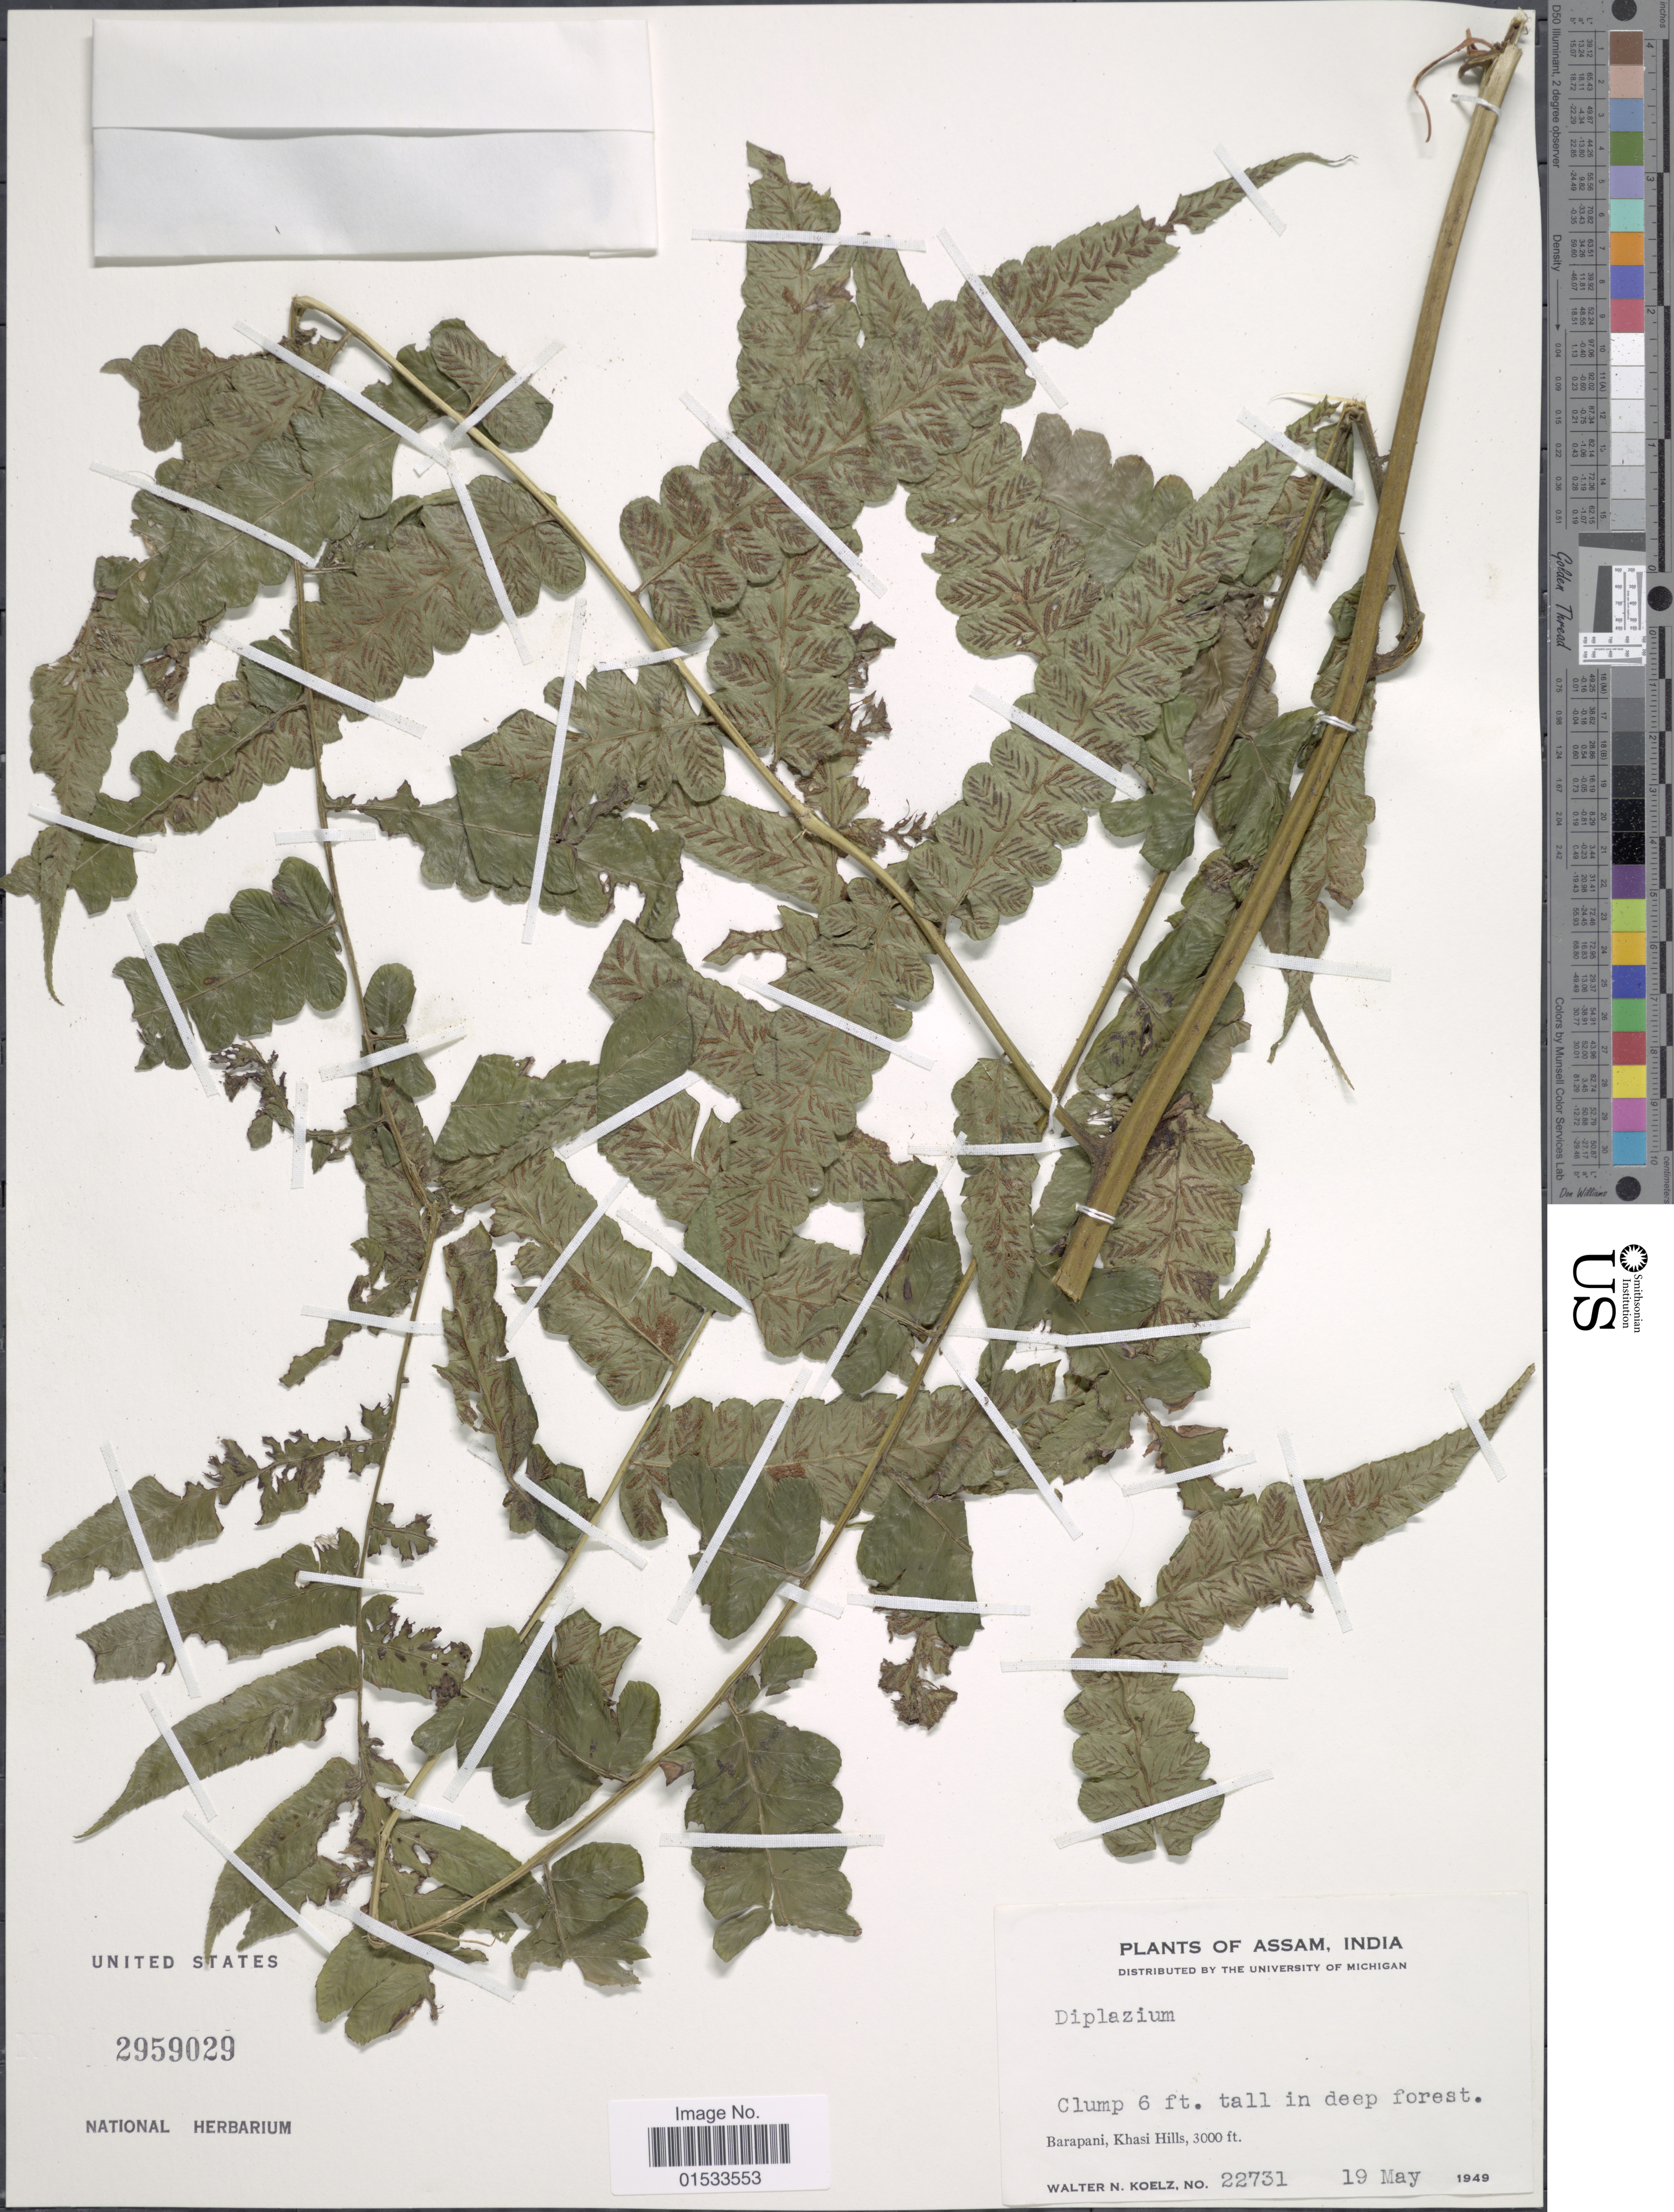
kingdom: Plantae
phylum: Tracheophyta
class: Polypodiopsida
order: Polypodiales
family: Athyriaceae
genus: Diplazium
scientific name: Diplazium dilatatum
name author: Blume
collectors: W. N. Koelz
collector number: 22731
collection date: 1949-05-19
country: India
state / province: Meghalaya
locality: Barapani, Khasi Hills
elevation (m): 914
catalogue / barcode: US 2959029